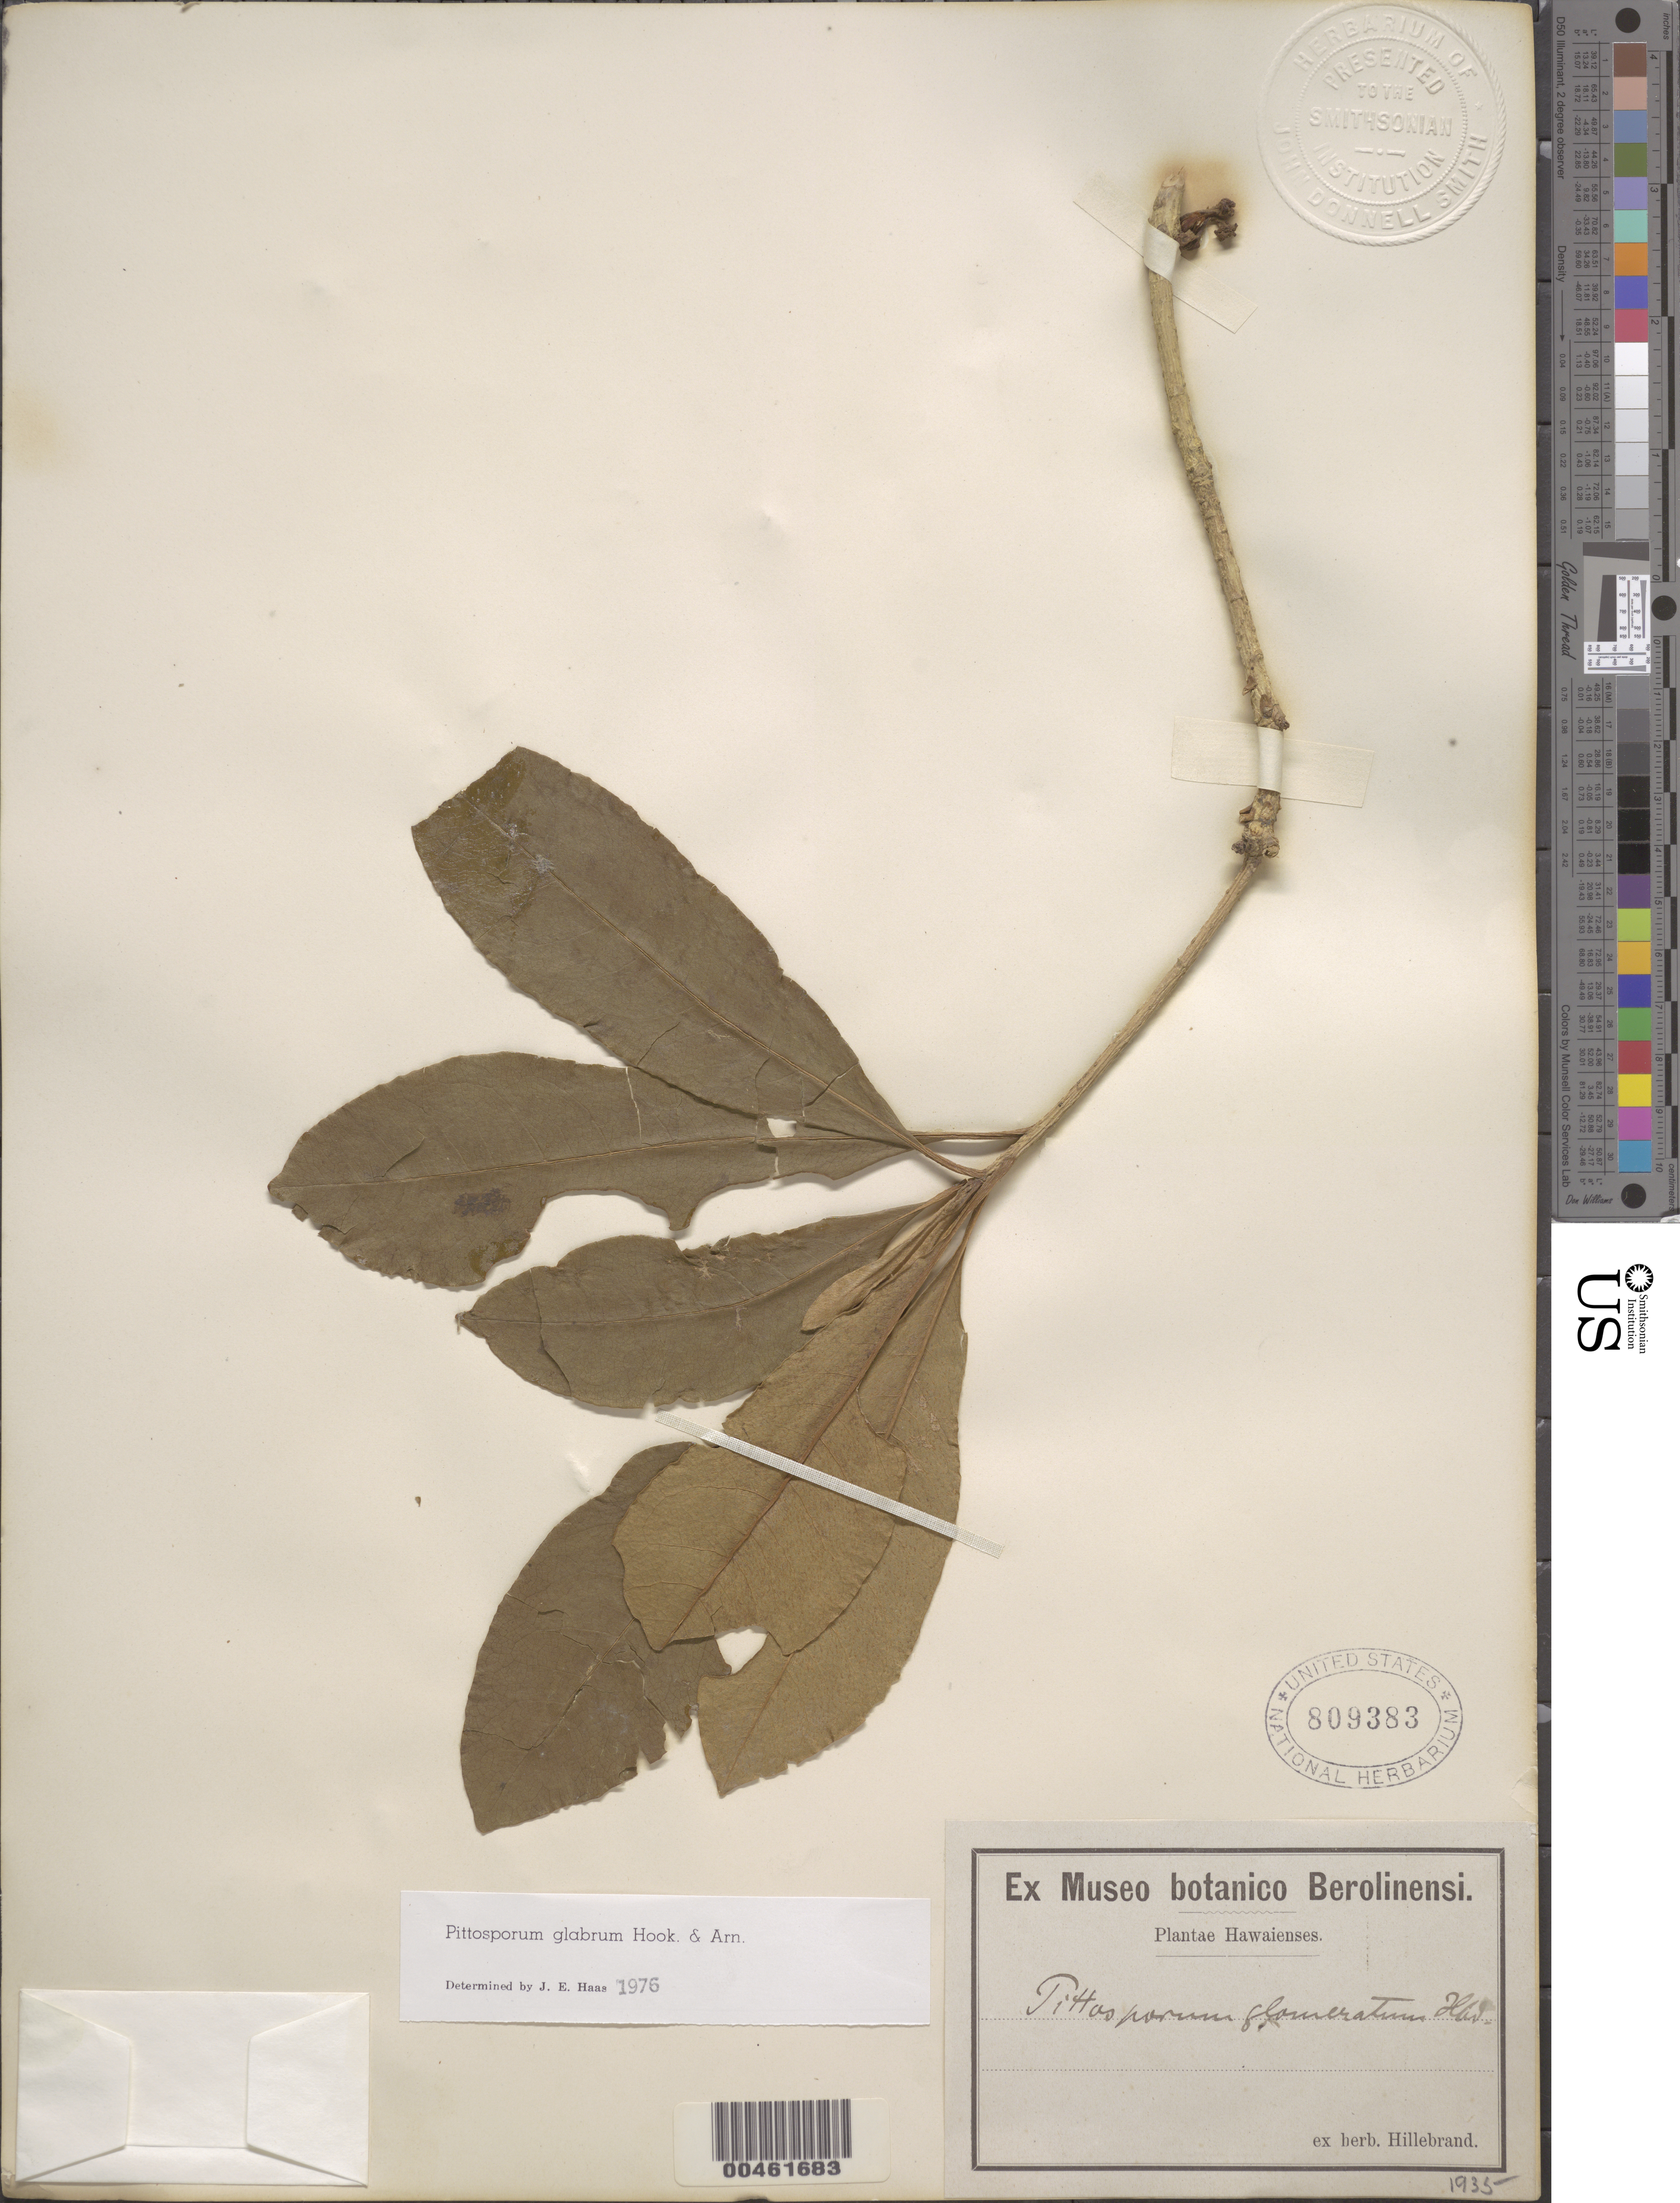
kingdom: Plantae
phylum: Tracheophyta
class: Magnoliopsida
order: Apiales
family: Pittosporaceae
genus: Pittosporum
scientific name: Pittosporum glabrum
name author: Hook. & Arn.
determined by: Haas, J. E.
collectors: W. Hillebrand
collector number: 1935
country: United States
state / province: Hawaii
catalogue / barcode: US 809383